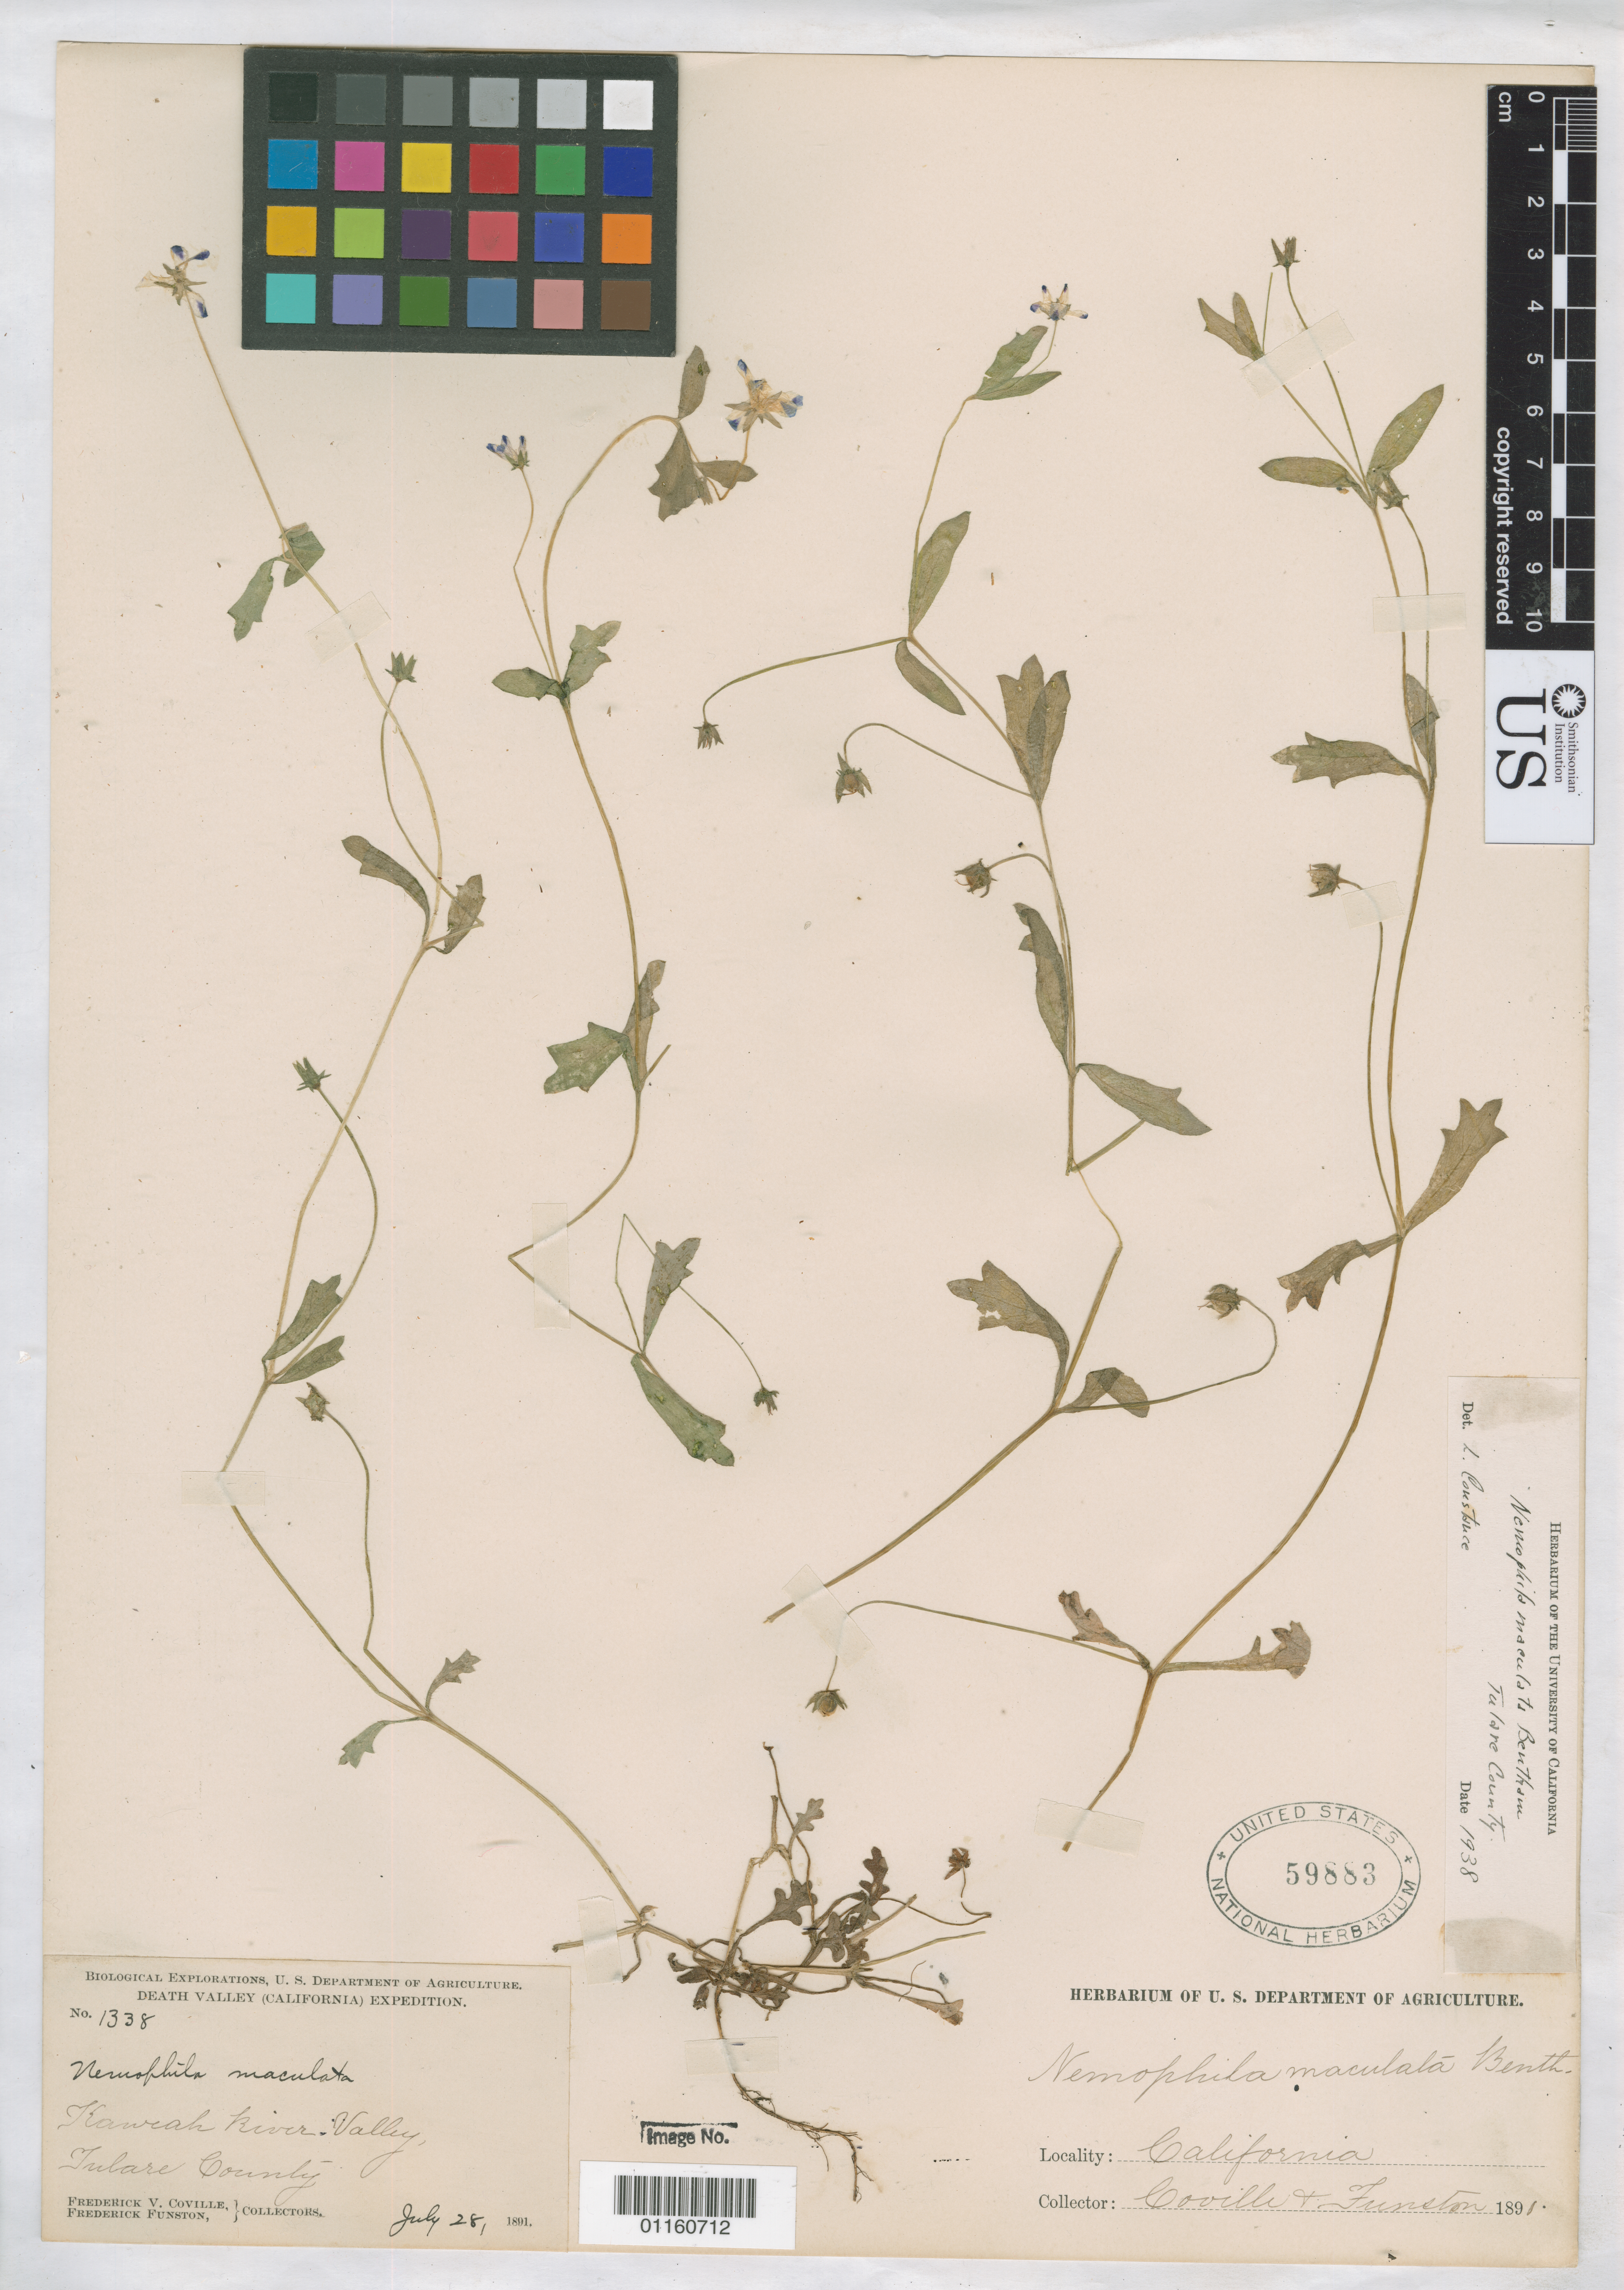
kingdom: Plantae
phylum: Tracheophyta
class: Magnoliopsida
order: Boraginales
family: Hydrophyllaceae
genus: Nemophila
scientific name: Nemophila maculata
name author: Benth. ex Lindl.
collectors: F. V. Coville & F. Funston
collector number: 1338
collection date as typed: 28 Jul 1891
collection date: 1891-07-28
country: United States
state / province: California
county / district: Tulare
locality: Kaweah River valley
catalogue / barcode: US 59883